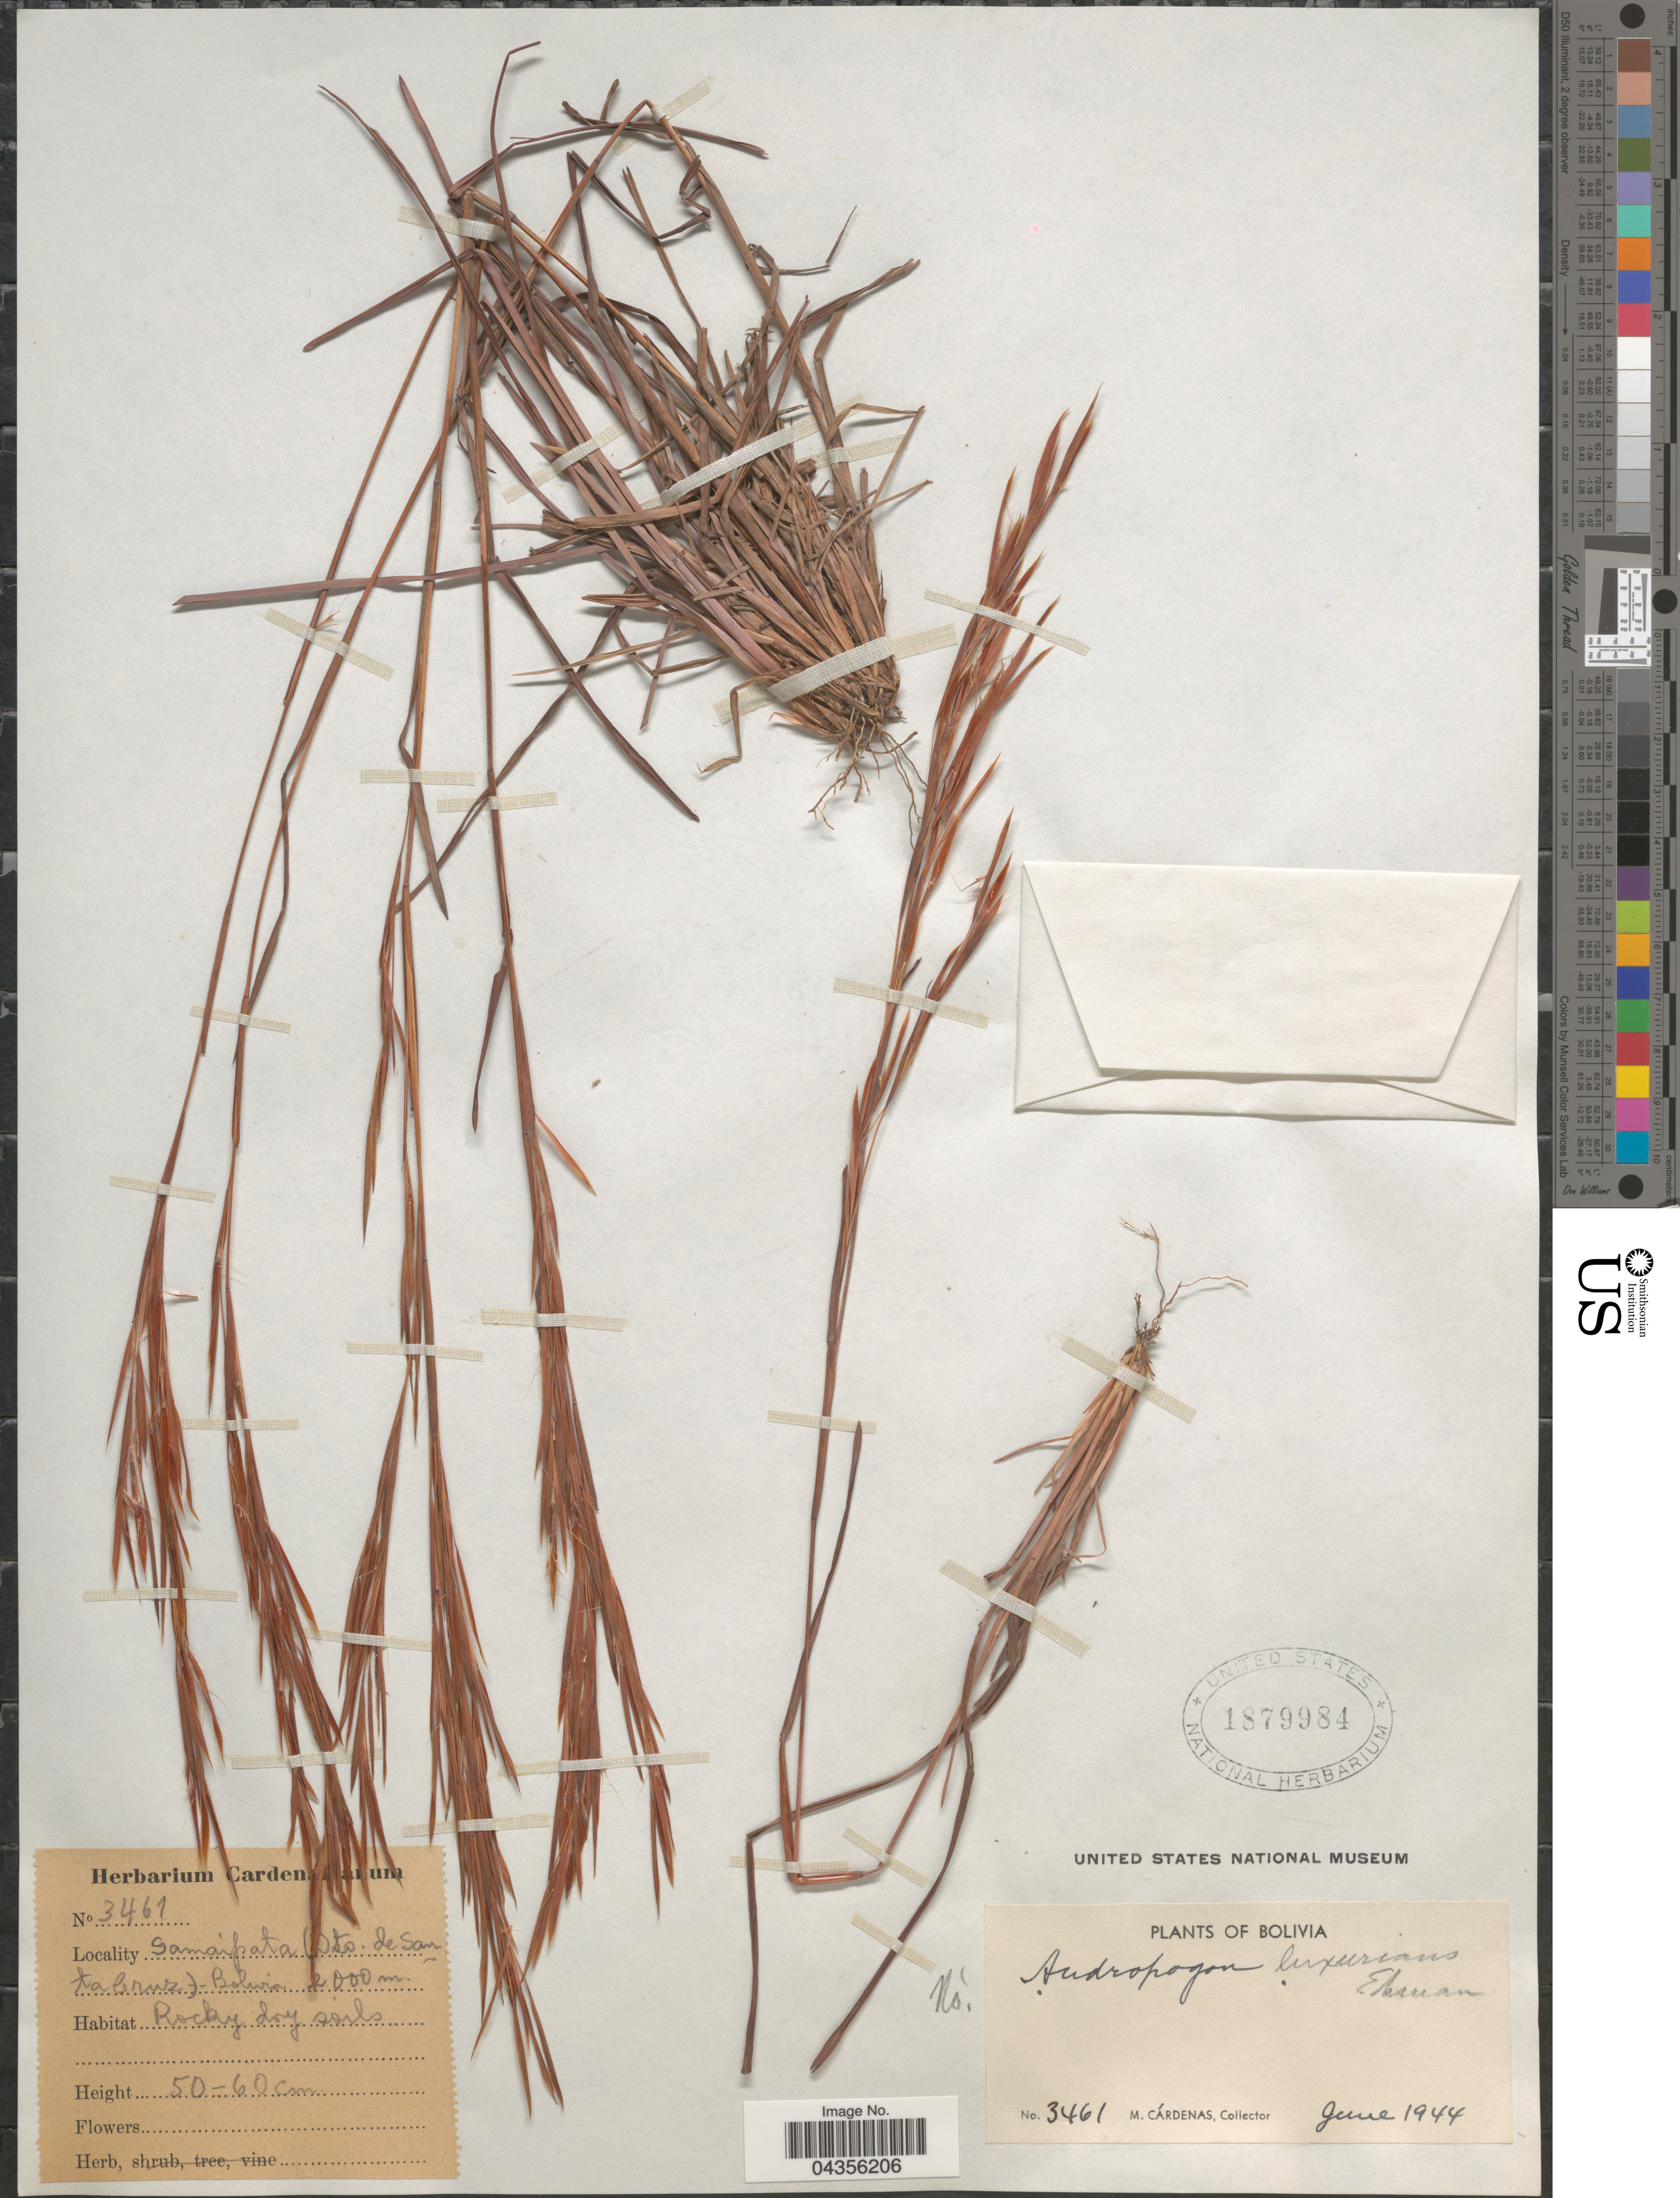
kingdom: Plantae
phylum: Tracheophyta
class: Liliopsida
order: Poales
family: Poaceae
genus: Schizachyrium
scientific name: Schizachyrium condensatum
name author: (Kunth) Nees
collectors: M. Cárdenas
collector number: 3461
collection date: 1944-06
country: Bolivia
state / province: Santa Cruz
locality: Samaipata (Dto. de Santa Cruz).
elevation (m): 2000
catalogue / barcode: US 1879984